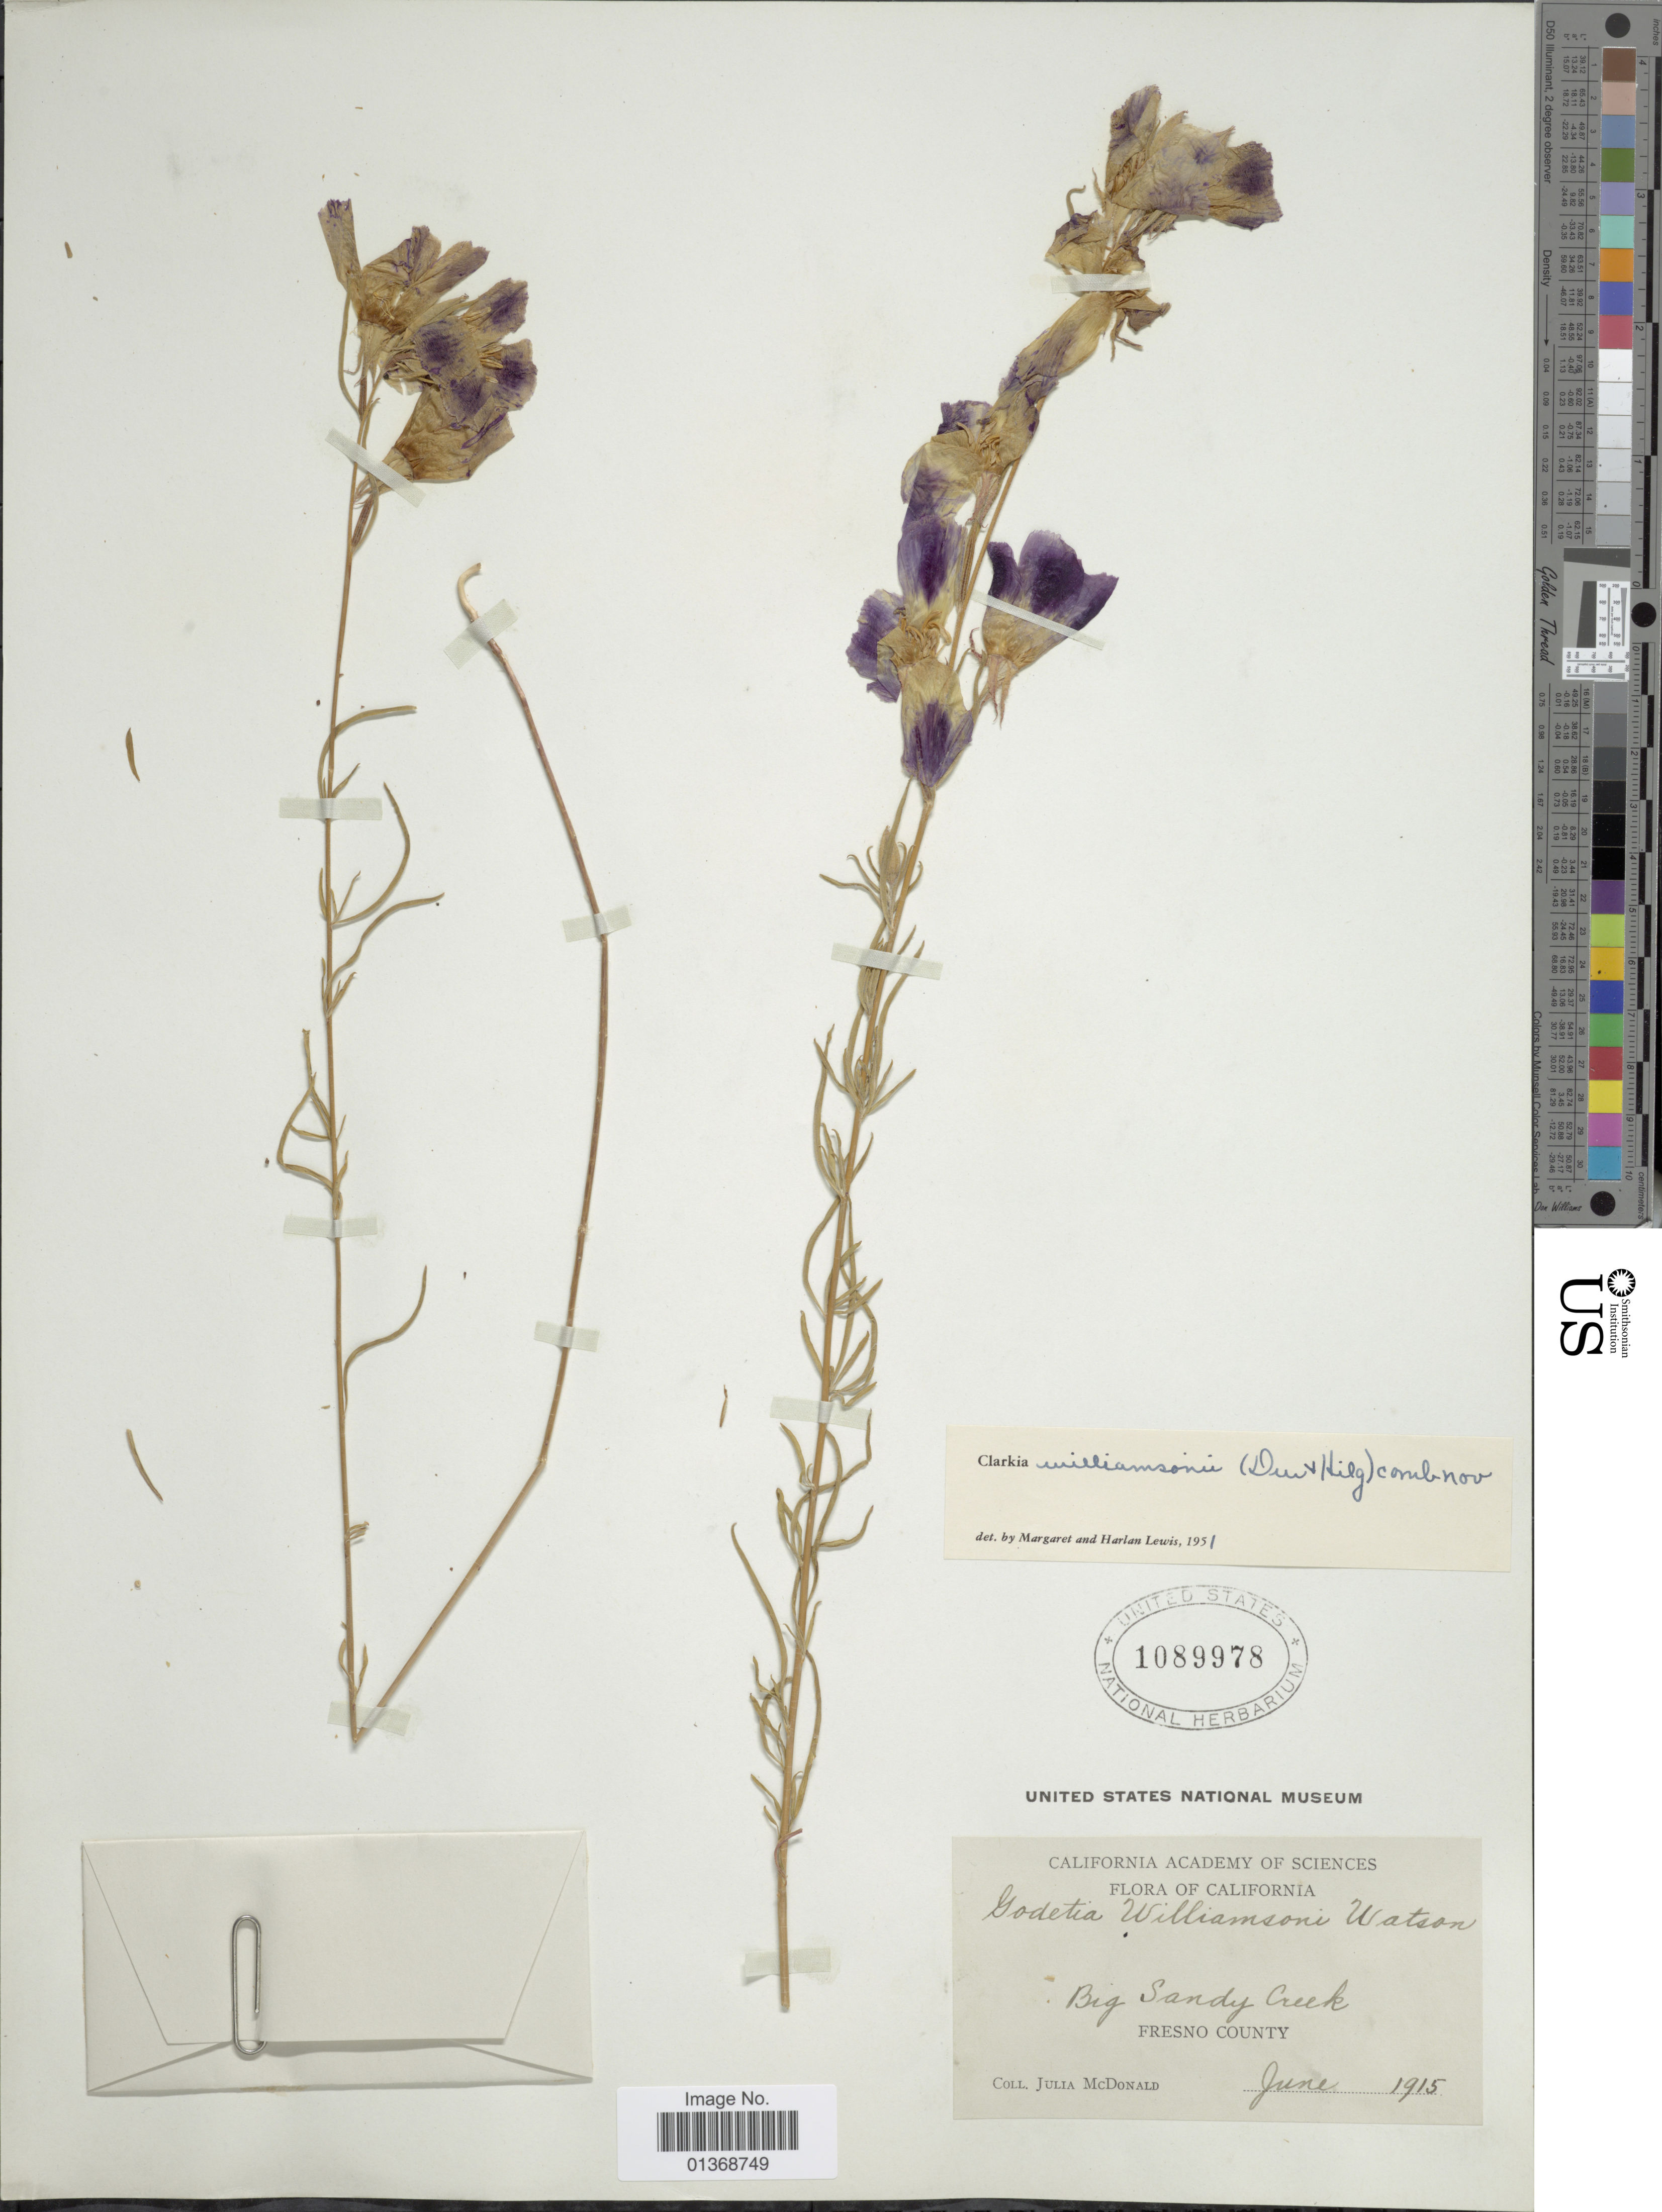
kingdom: Plantae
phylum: Tracheophyta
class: Magnoliopsida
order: Myrtales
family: Onagraceae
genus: Clarkia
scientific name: Clarkia williamsonii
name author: (Durand & Hilg.) F. H. Lewis & M.E. Lewis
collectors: J. McDonald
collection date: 1915-06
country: United States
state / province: California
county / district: Fresno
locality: Big Sandy Creek, Fresno County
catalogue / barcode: US 1089978